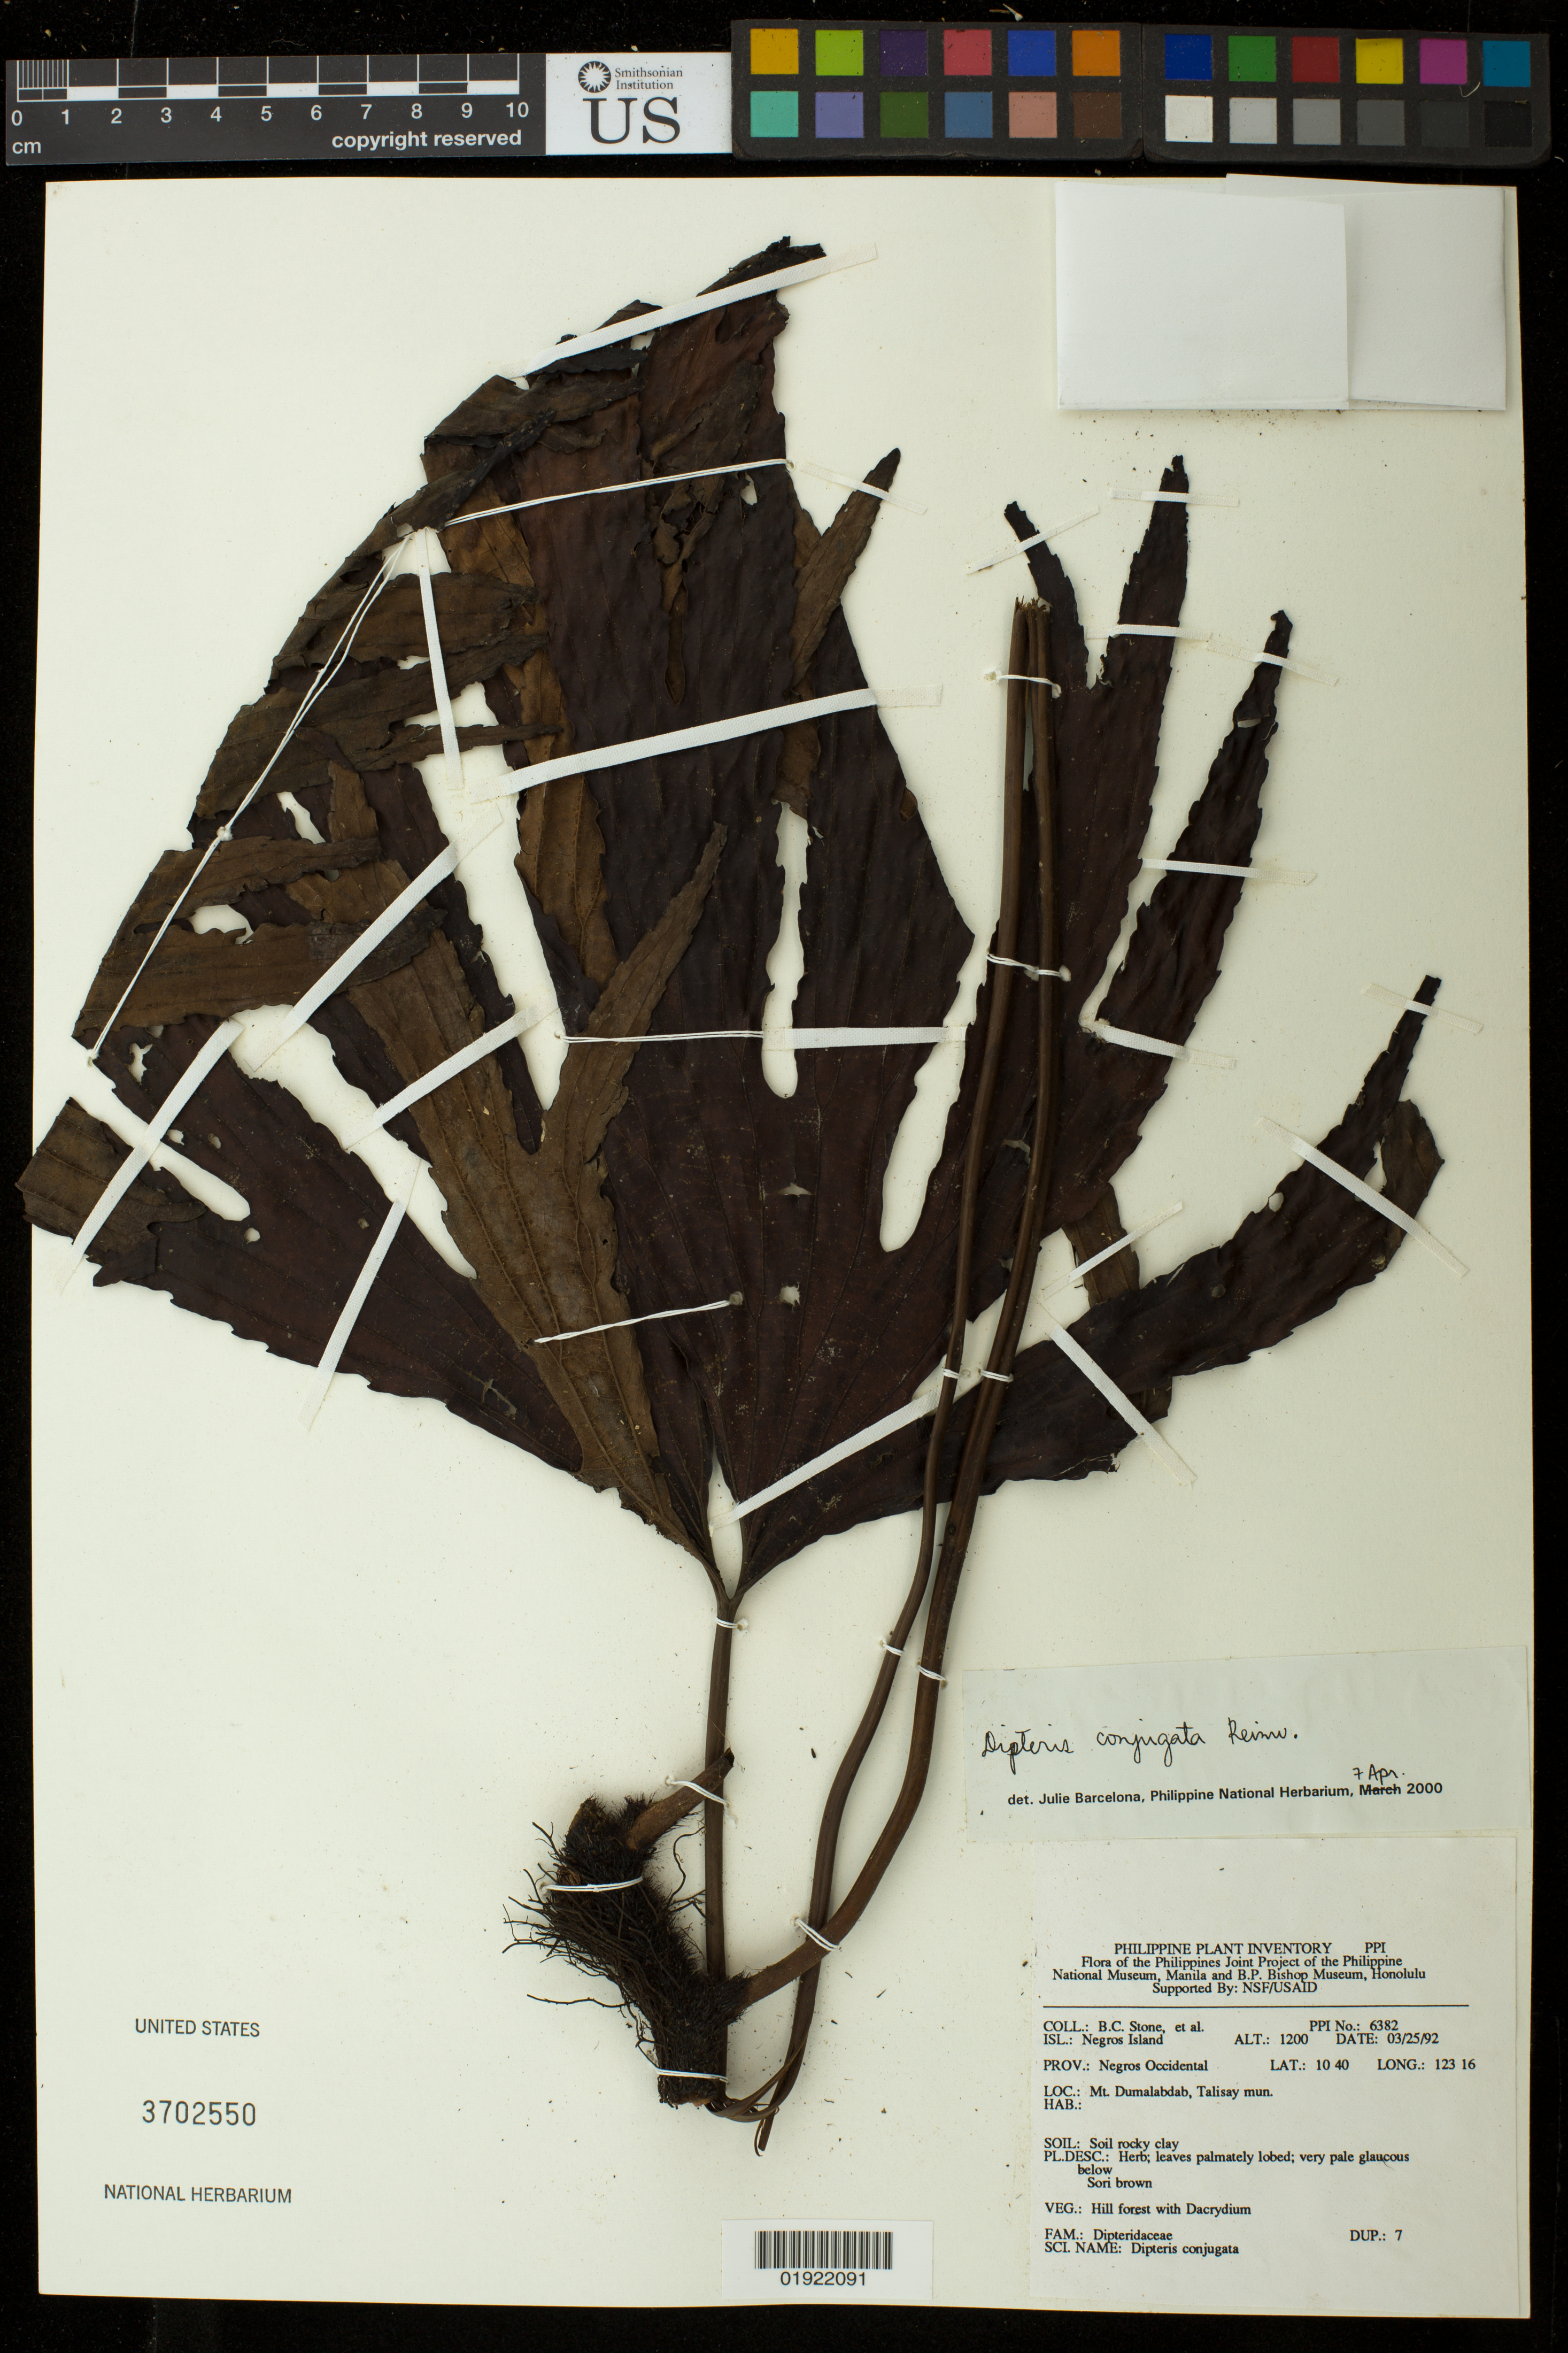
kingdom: Plantae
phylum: Tracheophyta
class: Polypodiopsida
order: Gleicheniales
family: Dipteridaceae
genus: Dipteris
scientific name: Dipteris conjugata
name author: Reinw.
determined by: Barcelona, Julie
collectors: B. C. Stone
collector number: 6382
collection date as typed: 03/25/92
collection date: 1992-03-25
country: Philippines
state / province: Western Visayas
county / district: Negros Occidental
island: Negros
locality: Mt. Dumalabdab, Talisay mun.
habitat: soil rocky clay, hill forest with Dacrydium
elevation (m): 1200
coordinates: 10 40, 123 16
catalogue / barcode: US 3702550